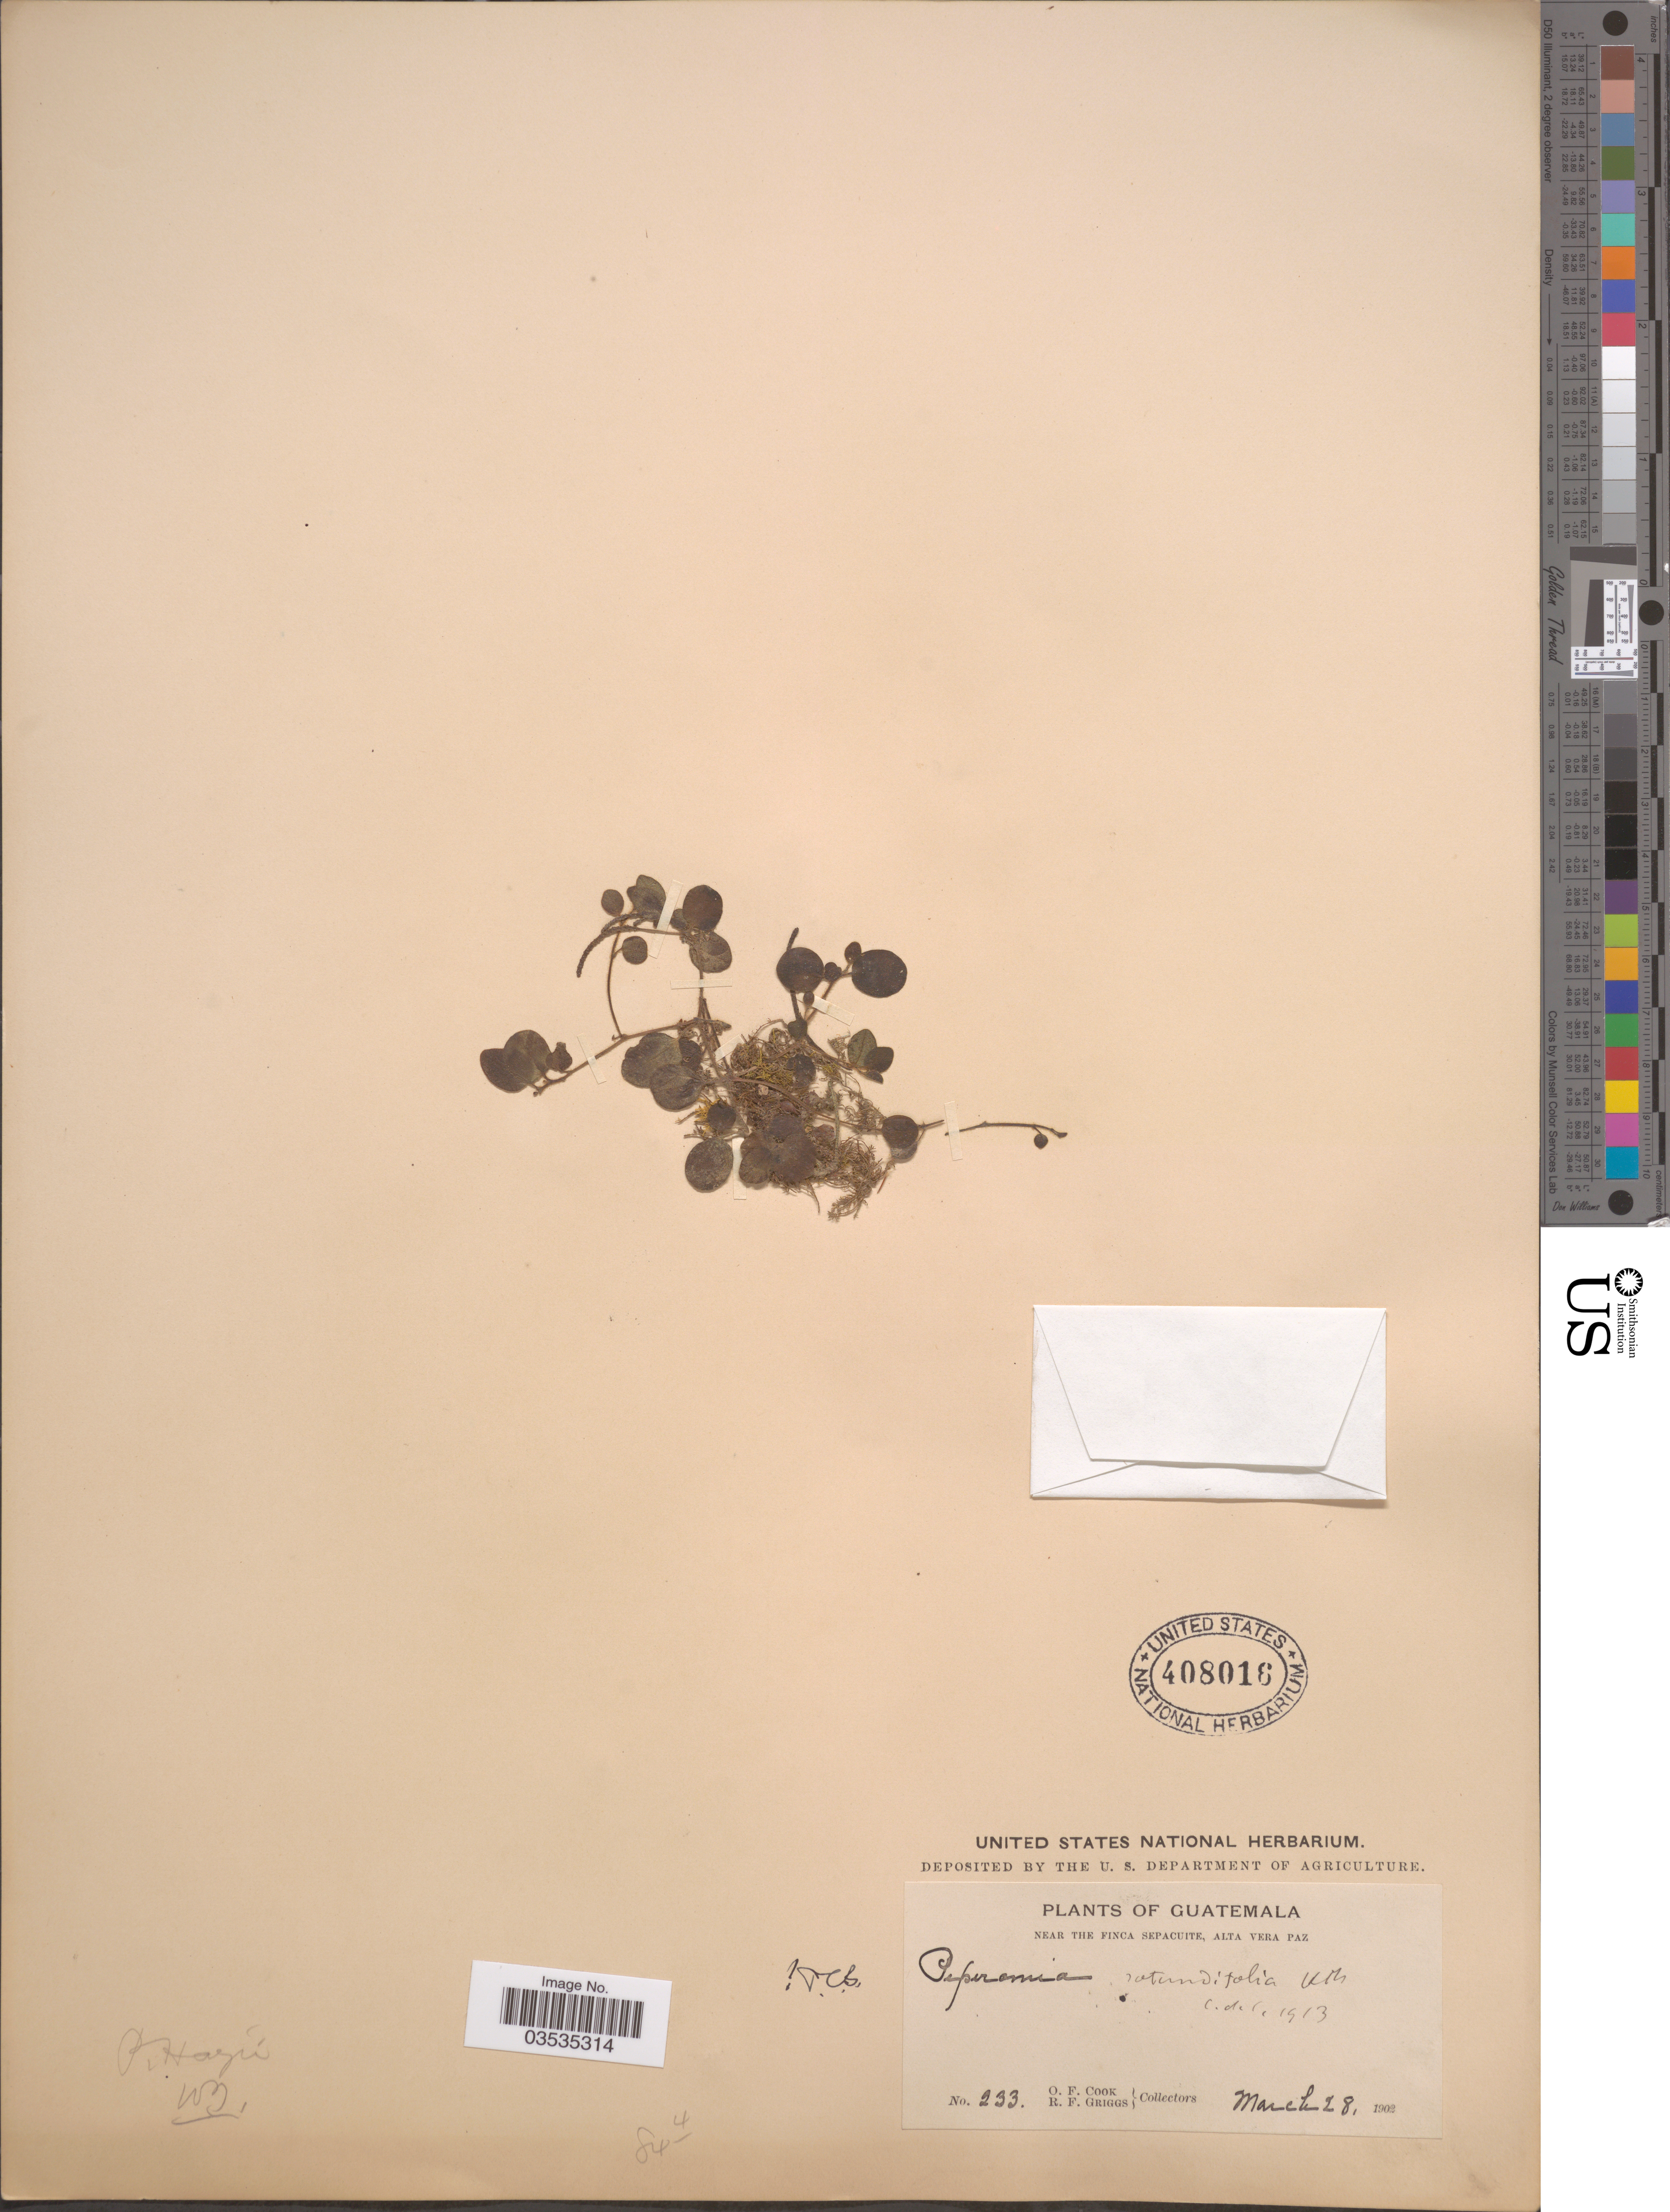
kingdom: Plantae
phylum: Tracheophyta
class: Magnoliopsida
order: Piperales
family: Piperaceae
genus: Peperomia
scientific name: Peperomia matlalucaensis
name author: C. DC.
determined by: Jiménez, José Estaban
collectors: O. F. Cook & R. F. Griggs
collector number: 233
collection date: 1902-03-28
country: Guatemala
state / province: Alta Verapaz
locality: Near the Finca Sepacuite, Alta Vera Paz.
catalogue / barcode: US 408016